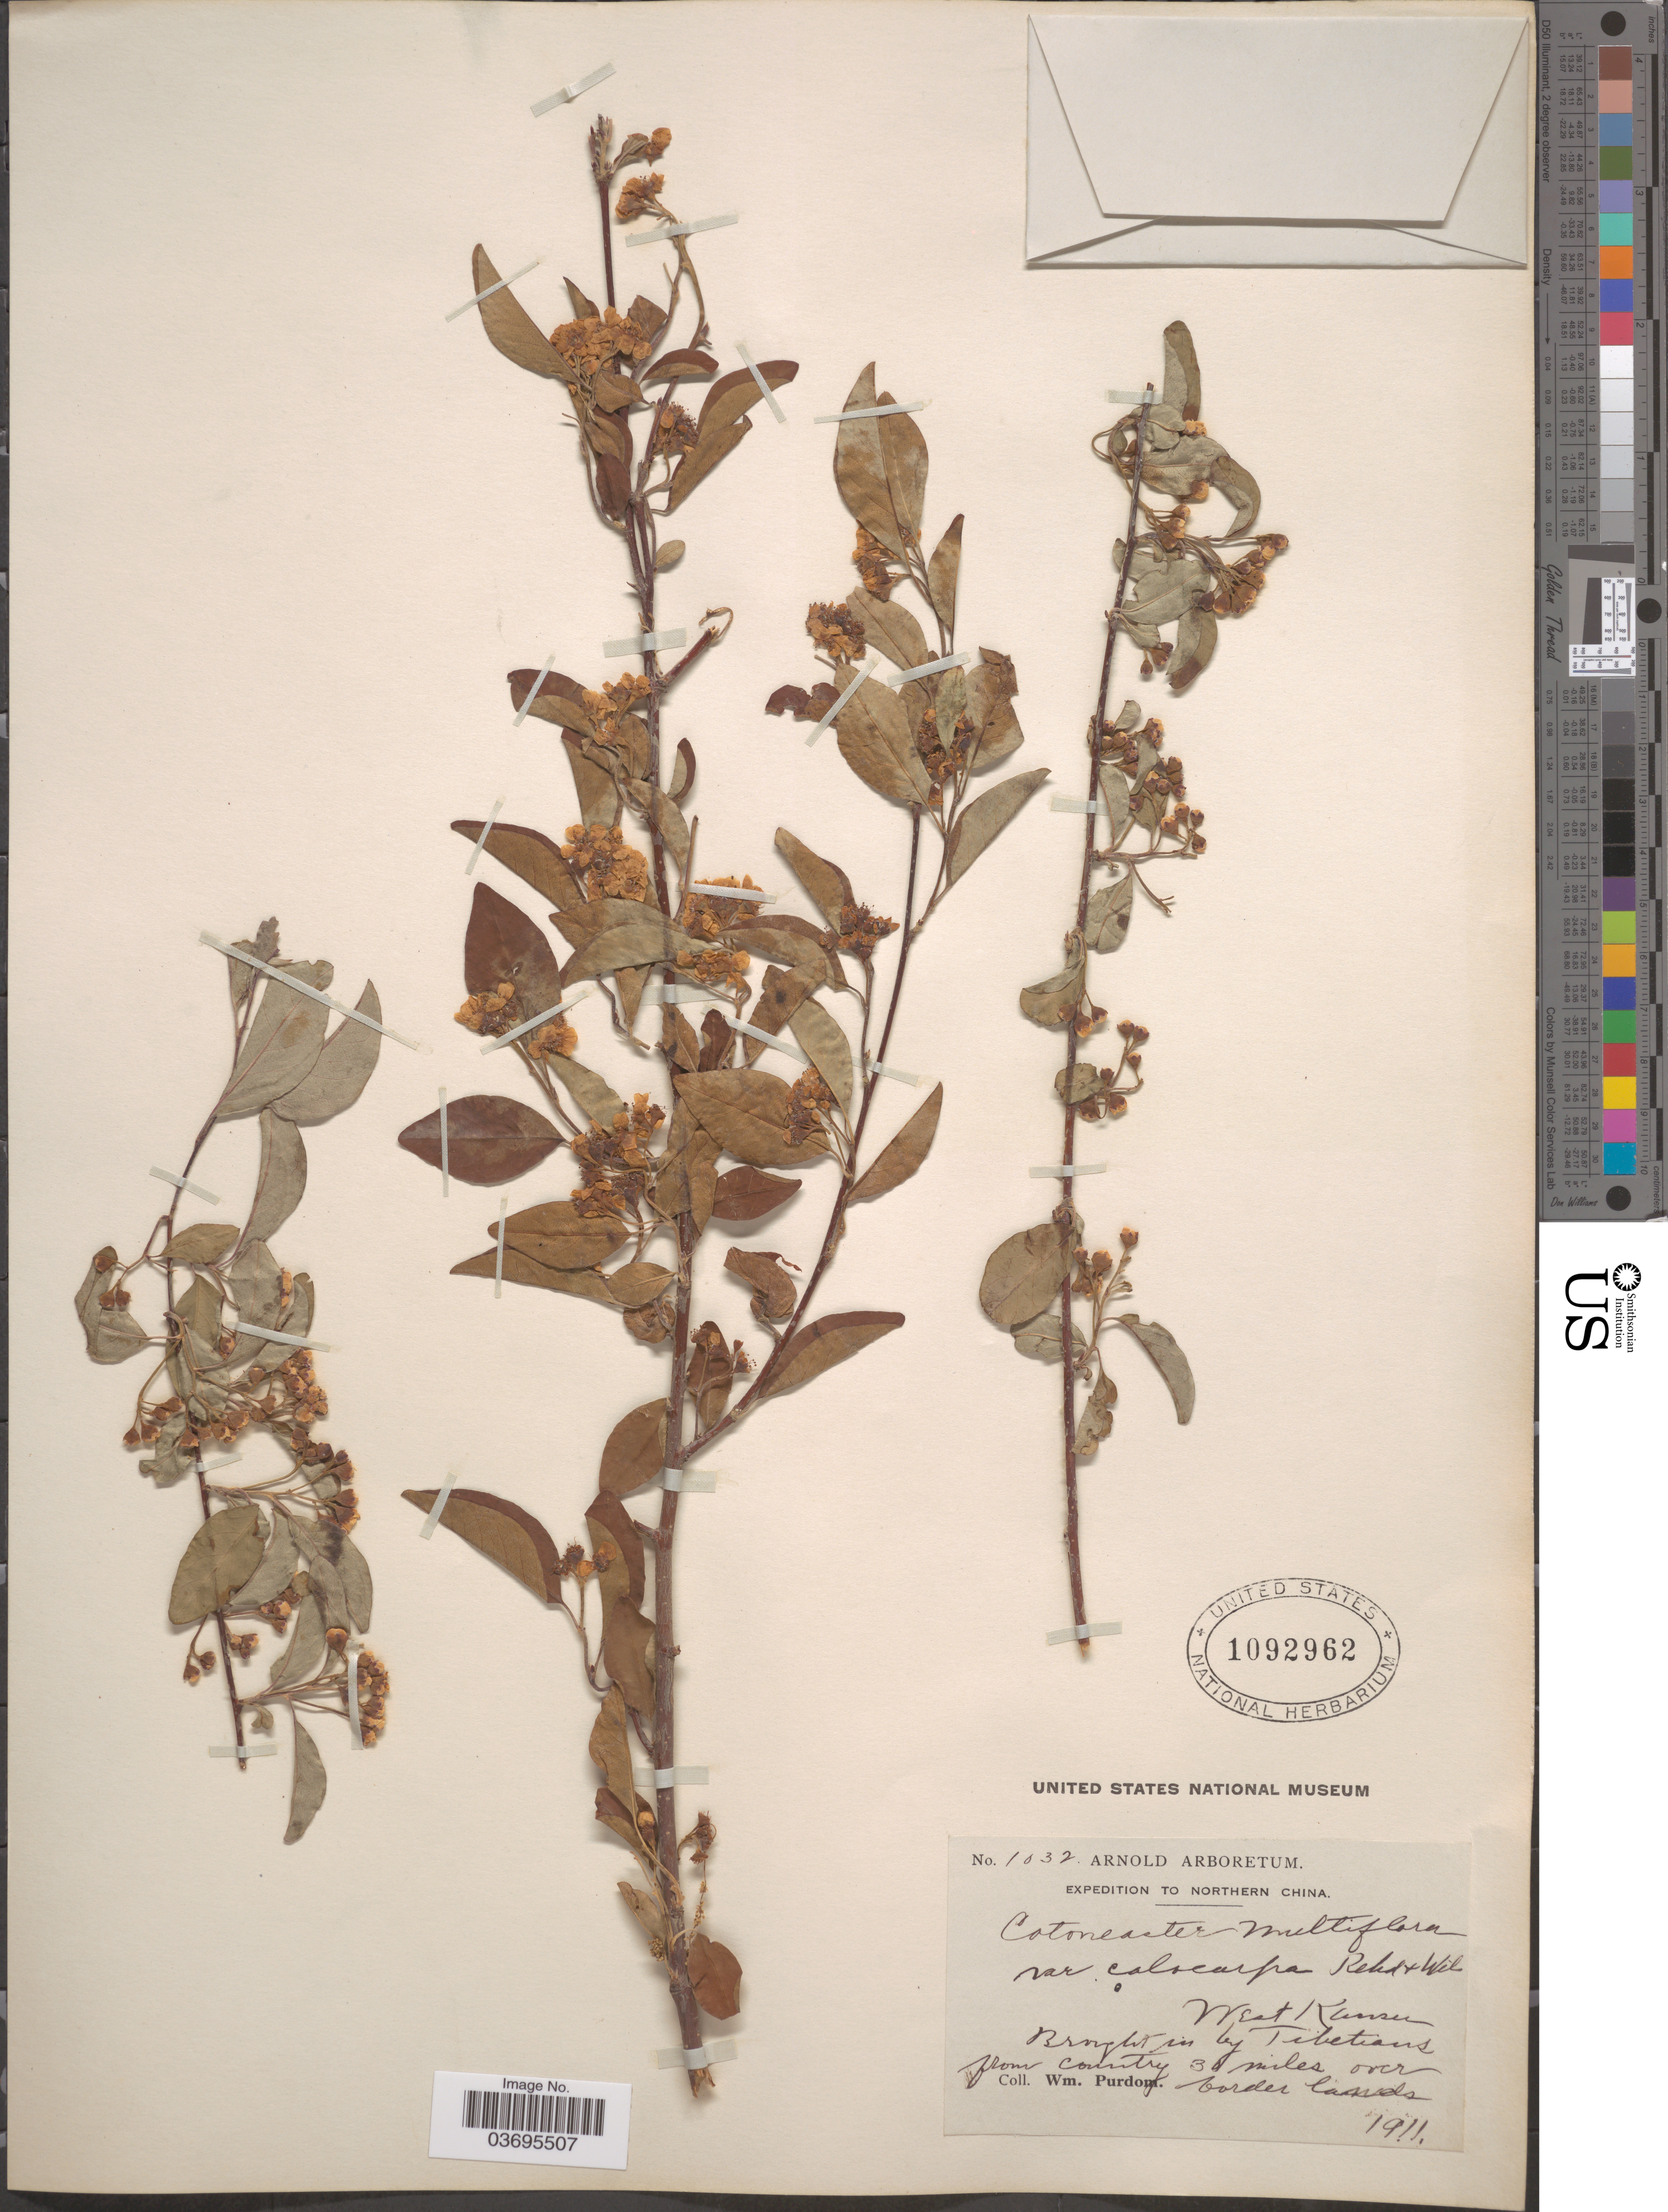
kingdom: Plantae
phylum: Tracheophyta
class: Magnoliopsida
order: Rosales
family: Rosaceae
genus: Cotoneaster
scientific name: Cotoneaster multiflora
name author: Bunge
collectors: W. Purdom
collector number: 1032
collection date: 1911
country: China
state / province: Gansu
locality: Northern China. West Kansu. Brought in by Tibetians from country 3 miles over border lands.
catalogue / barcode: US 1092962